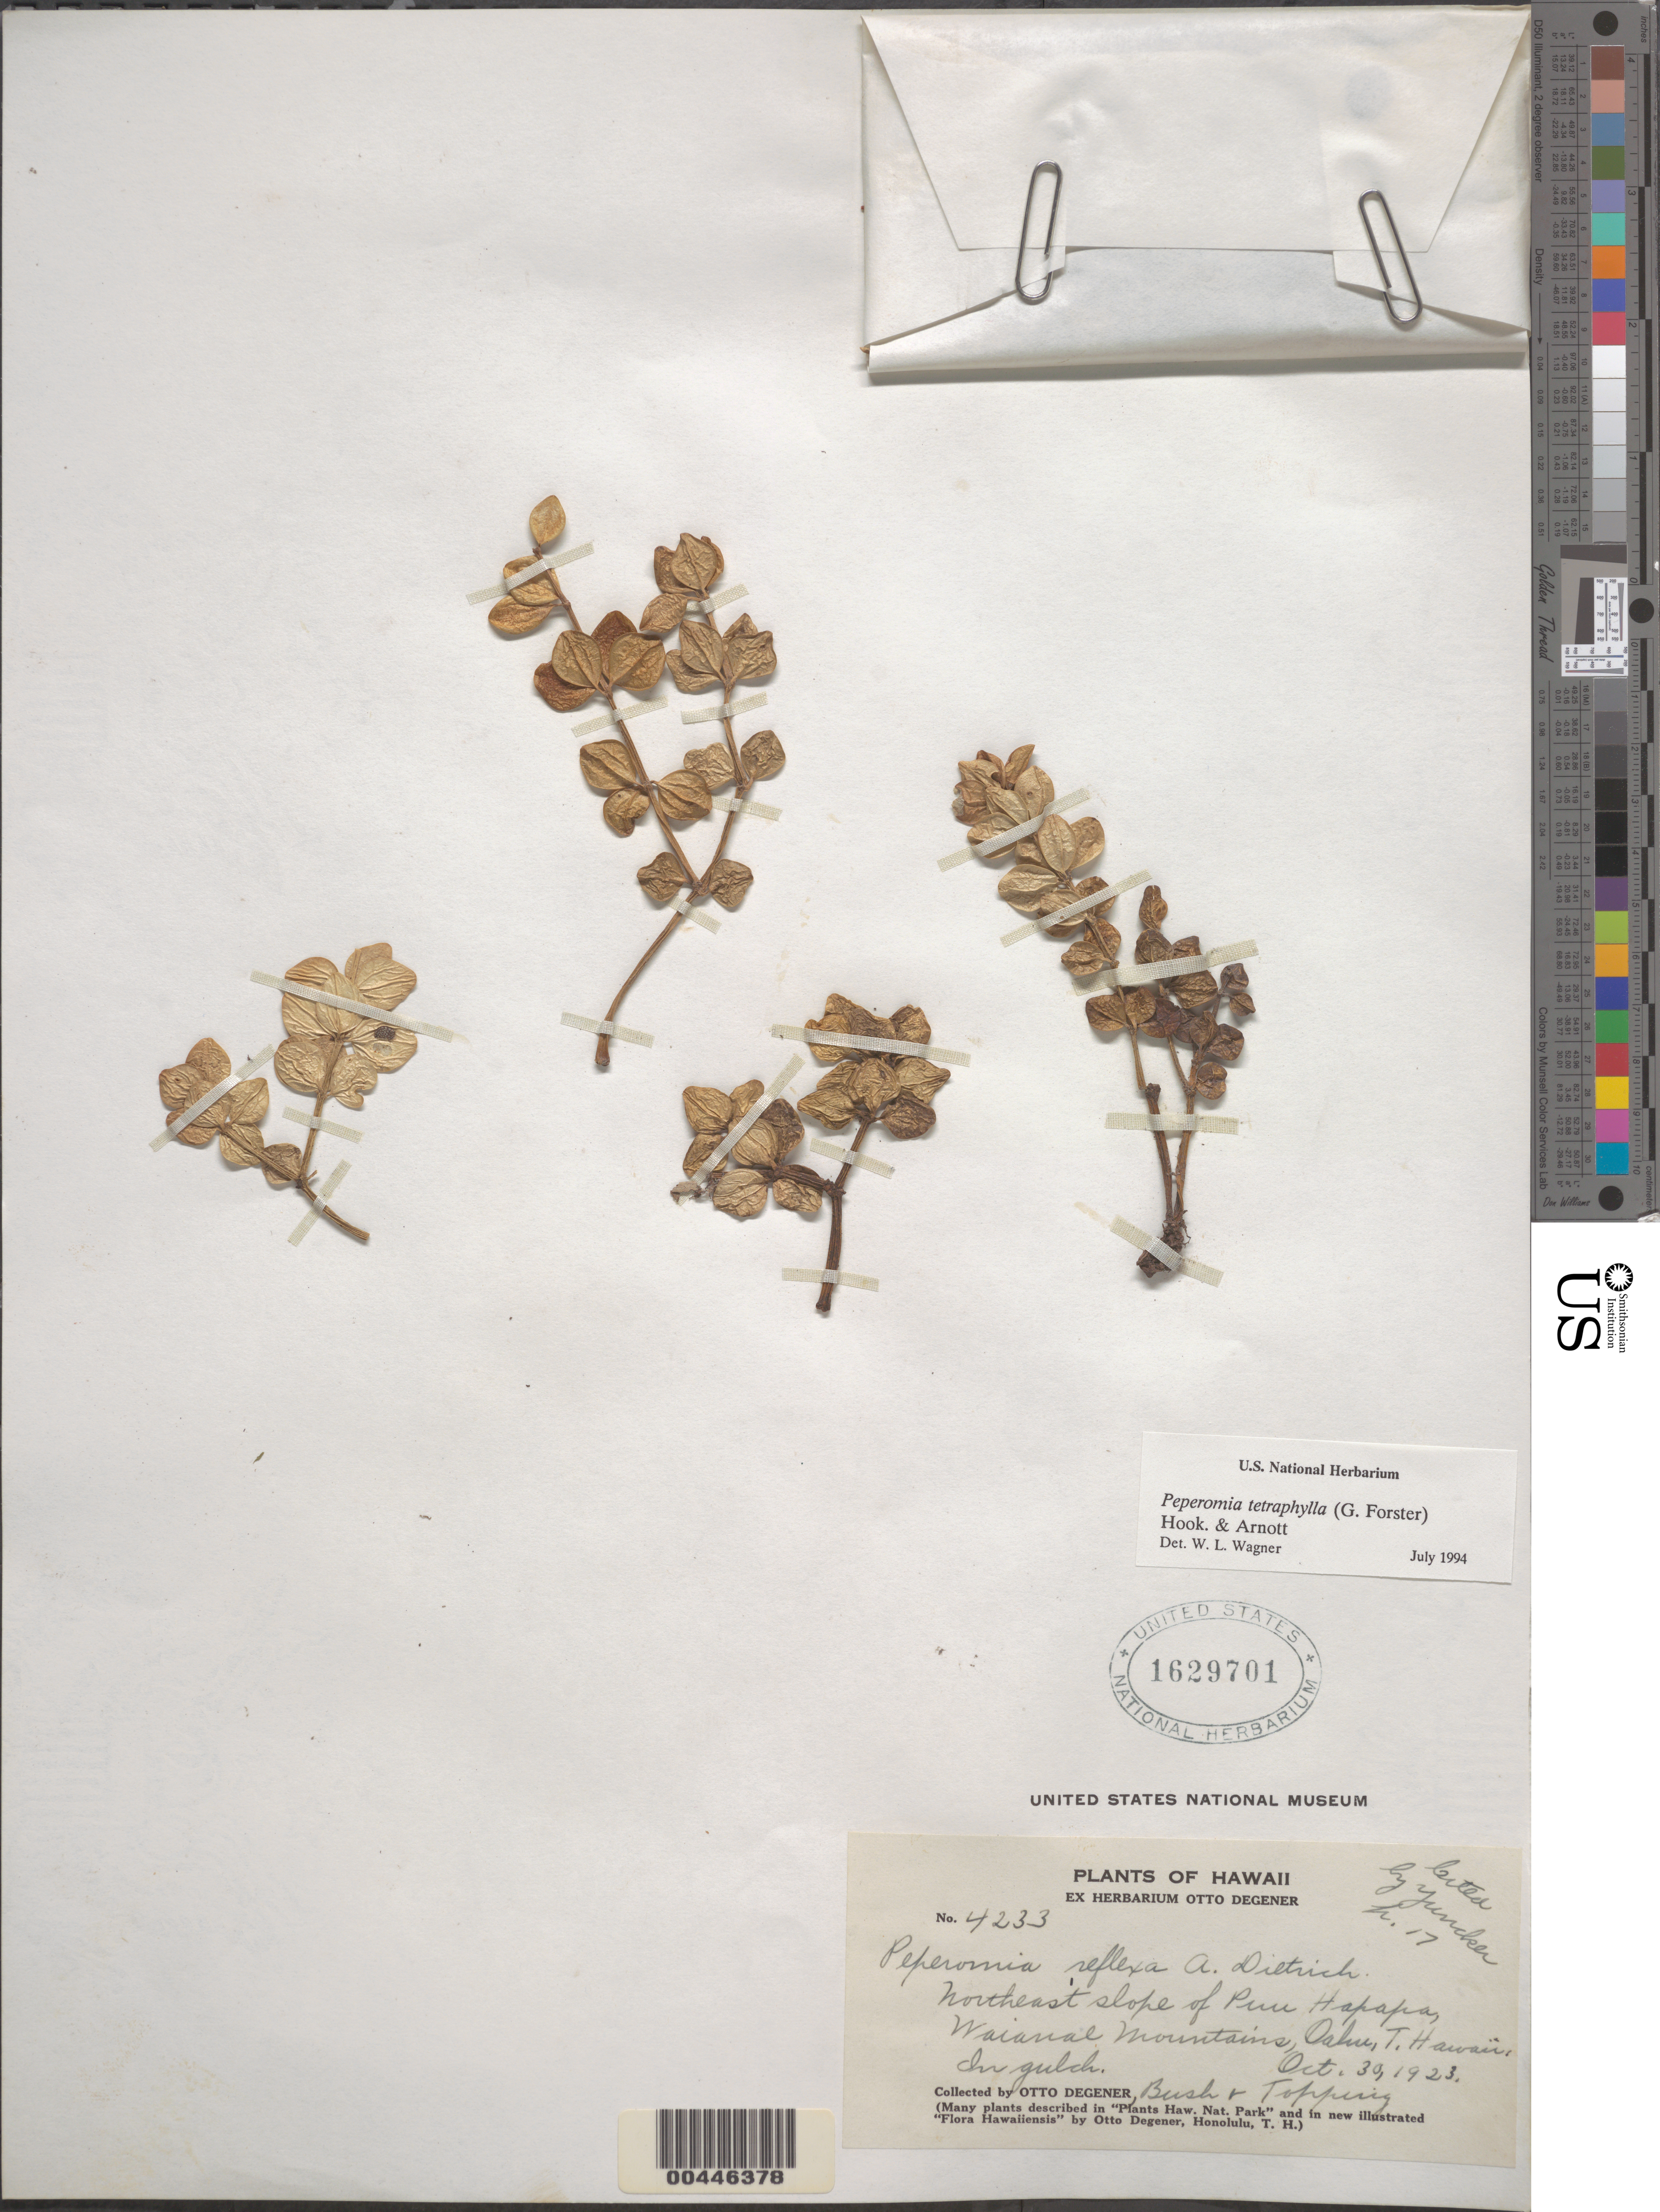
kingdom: Plantae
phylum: Tracheophyta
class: Magnoliopsida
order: Piperales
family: Piperaceae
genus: Peperomia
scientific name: Peperomia trichopus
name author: Trel. in J.F. Macbr.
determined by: Wagner, W. L., (BOT), Smithsonian Institution - National Museum of Natural History (UNITED STATES)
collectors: O. Degener, B. F. Bush & D. L. Topping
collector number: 4233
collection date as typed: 30 Oct 1923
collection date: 1923-10-30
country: United States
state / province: Hawaii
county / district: Honolulu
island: Oahu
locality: NE slope of Puu Hapapa, Waianae Mts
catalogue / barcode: US 1629701